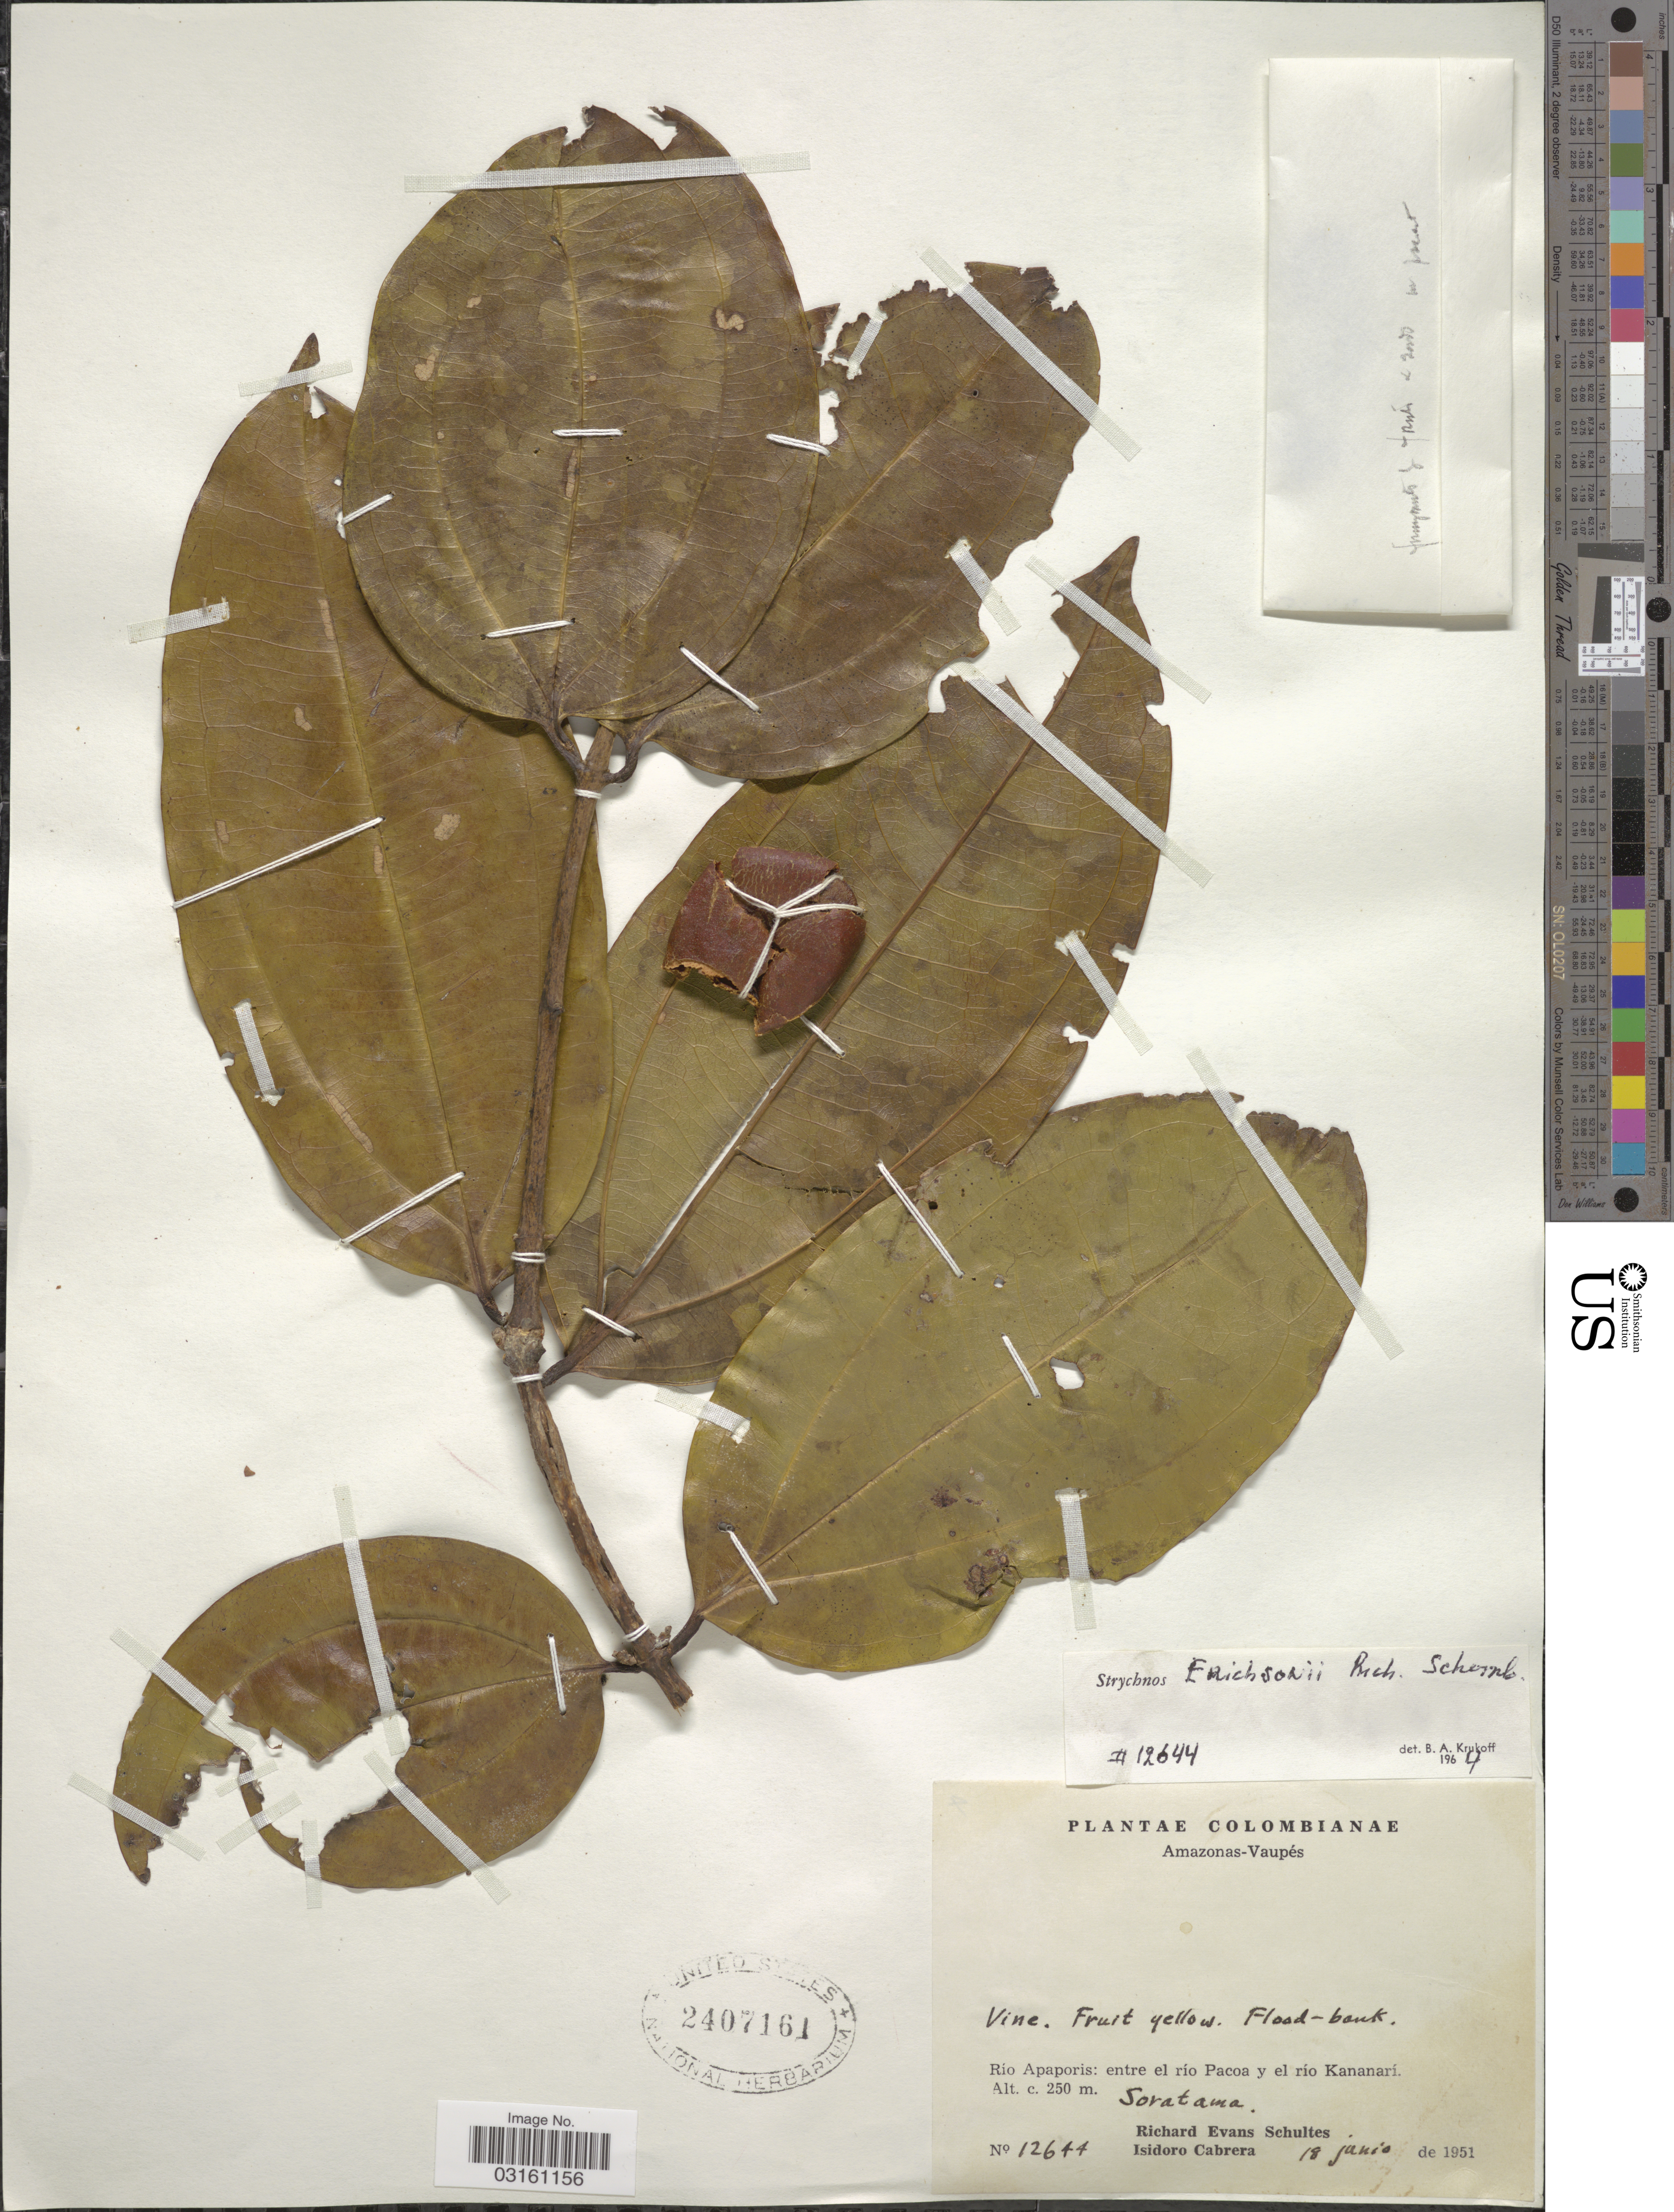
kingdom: Plantae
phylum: Tracheophyta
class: Magnoliopsida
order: Gentianales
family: Loganiaceae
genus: Strychnos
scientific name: Strychnos erichsonii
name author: R.H. Schomb. ex Progel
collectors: R. E. Schultes & I. Cabrera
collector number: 12644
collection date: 1951-06-18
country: Colombia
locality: Amazonas-Vaupés. Río Apaporis: entre el río Pacoa y el río Kananarí. Soratama.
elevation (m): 250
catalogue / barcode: US 2407161